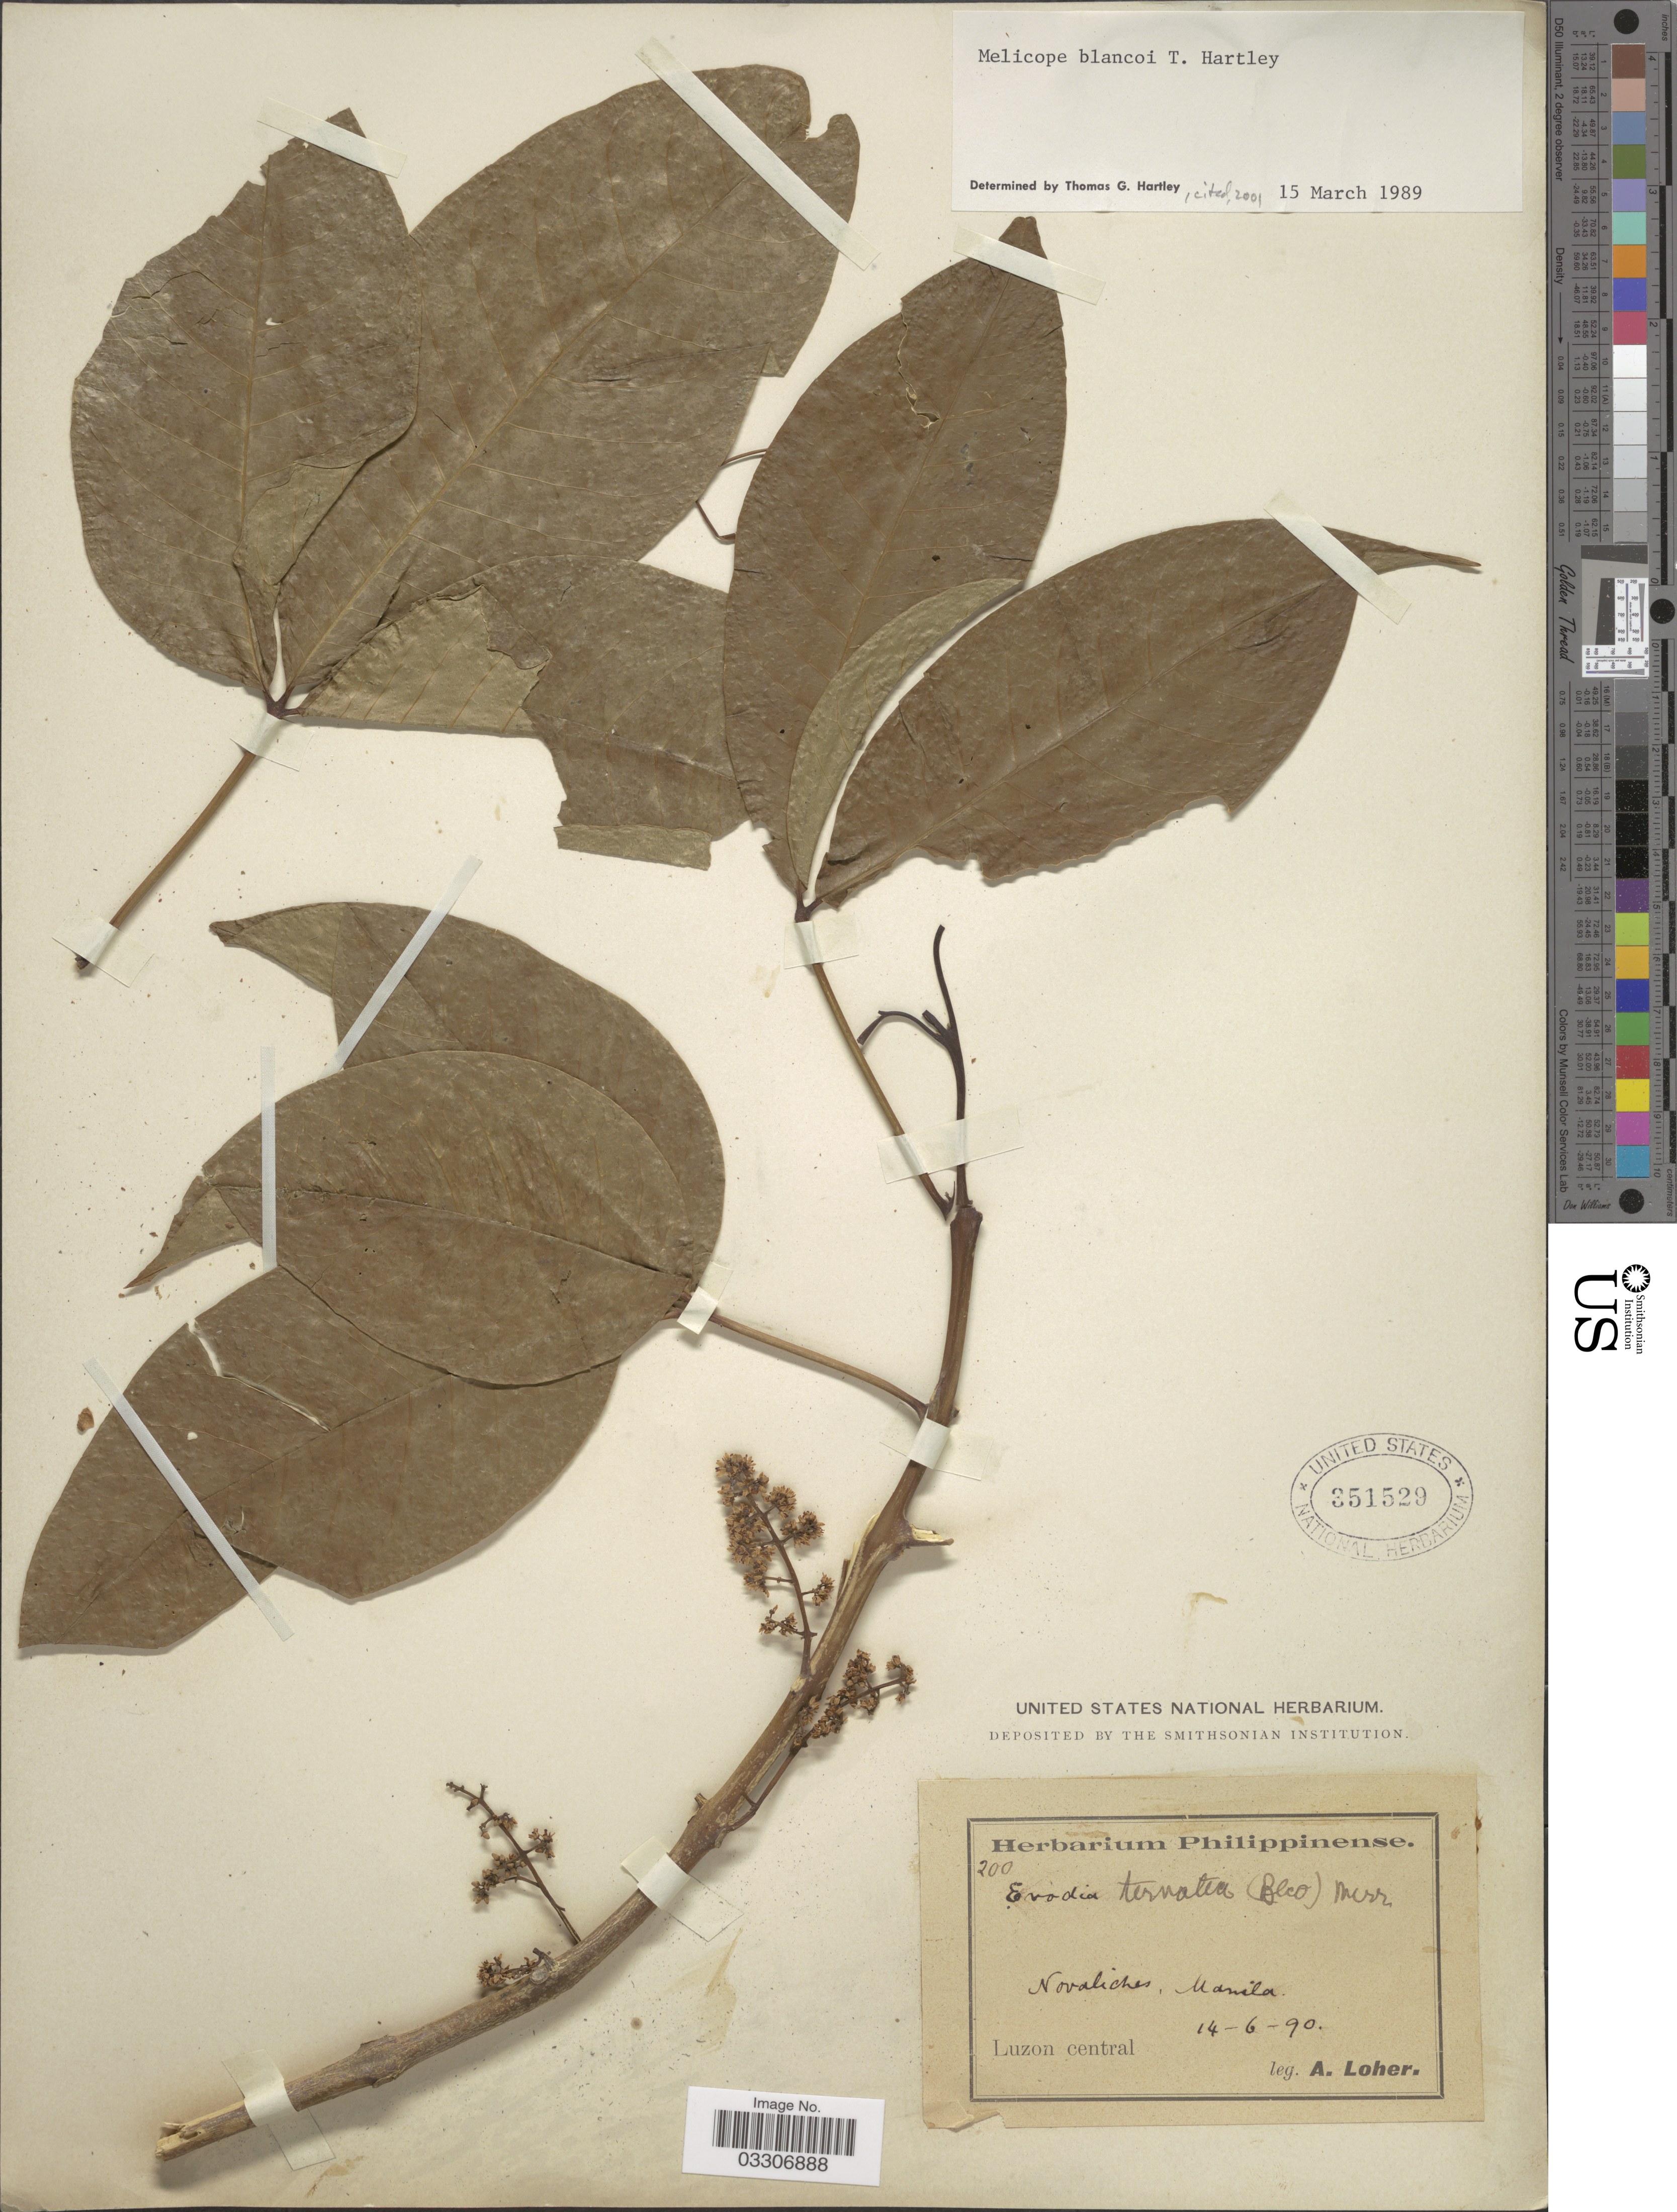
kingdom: Plantae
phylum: Tracheophyta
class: Magnoliopsida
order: Sapindales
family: Rutaceae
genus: Melicope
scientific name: Melicope blancoi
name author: T.G. Hartley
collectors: A. Loher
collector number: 200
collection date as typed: Transcribed d/m/y: 14/6/90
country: Philippines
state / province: Central Luzon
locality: Novaliches, Manila, Luzon central.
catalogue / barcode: US 351529